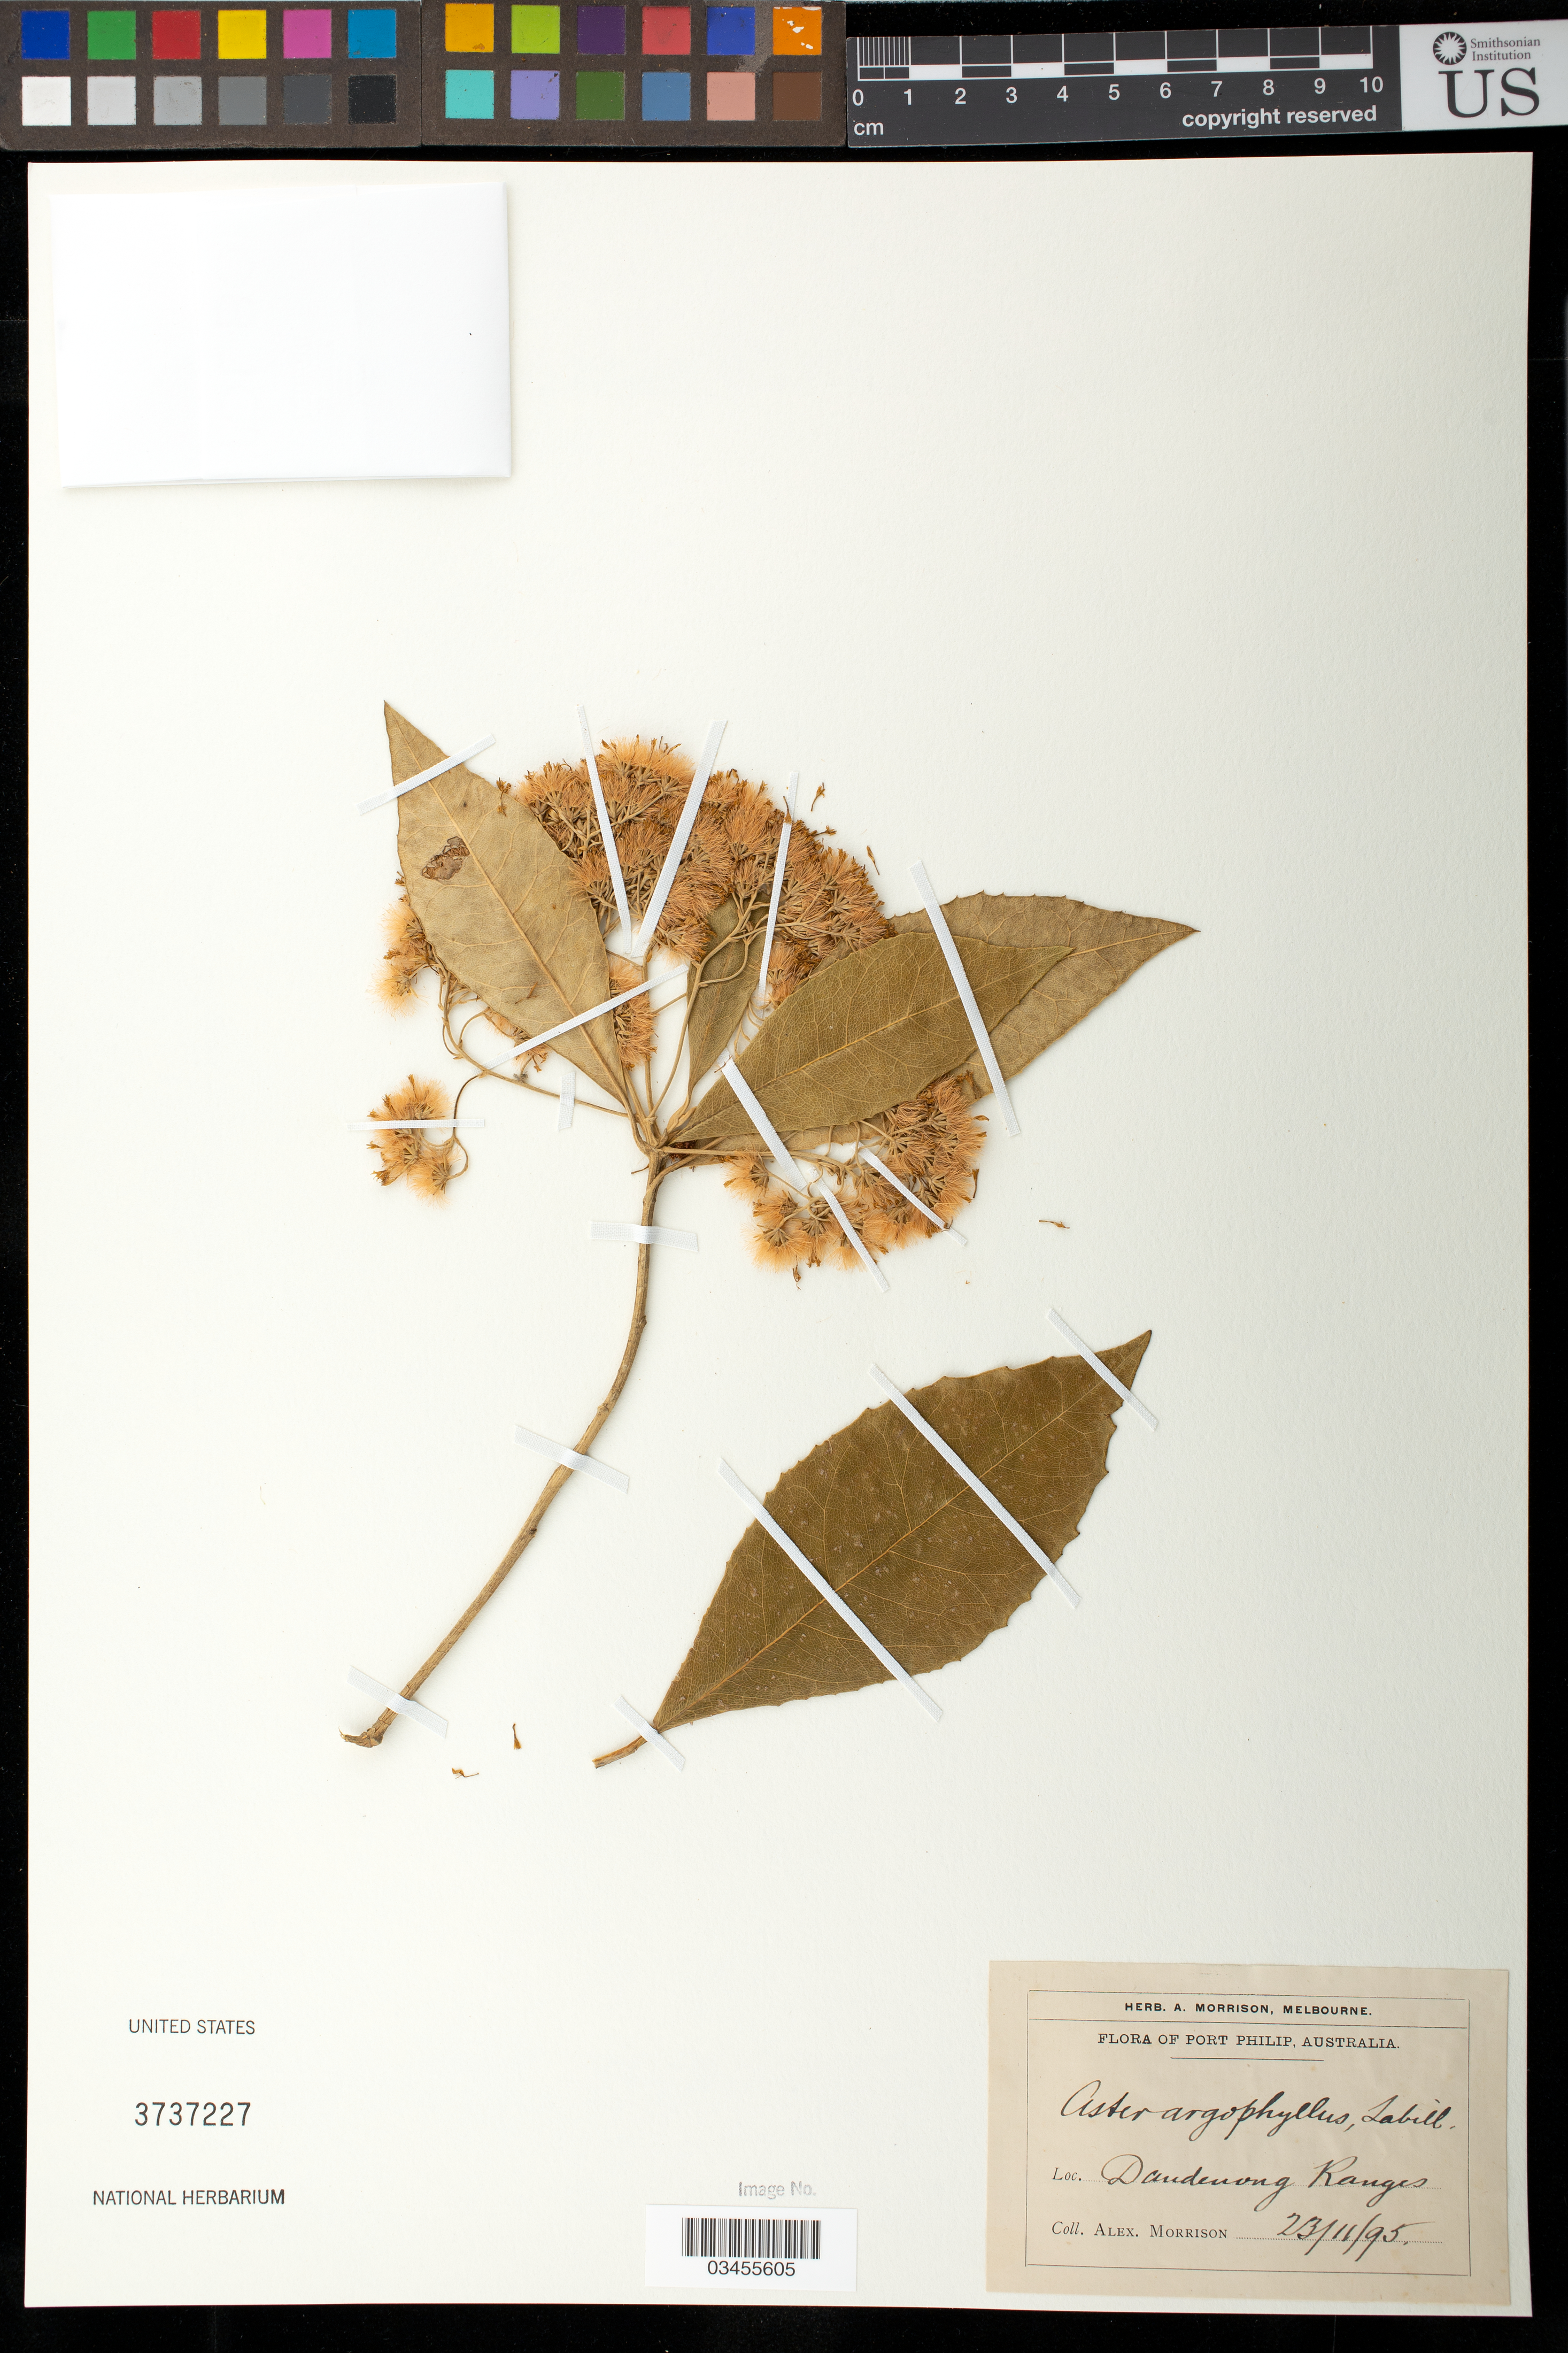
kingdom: Plantae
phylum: Tracheophyta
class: Magnoliopsida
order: Asterales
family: Asteraceae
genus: Aster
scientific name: Aster argophyllus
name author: Labill.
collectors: A. Morrison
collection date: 1891-11-23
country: Australia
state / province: Victoria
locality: Port Philip, Dandenong Ranges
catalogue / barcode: US 3737227